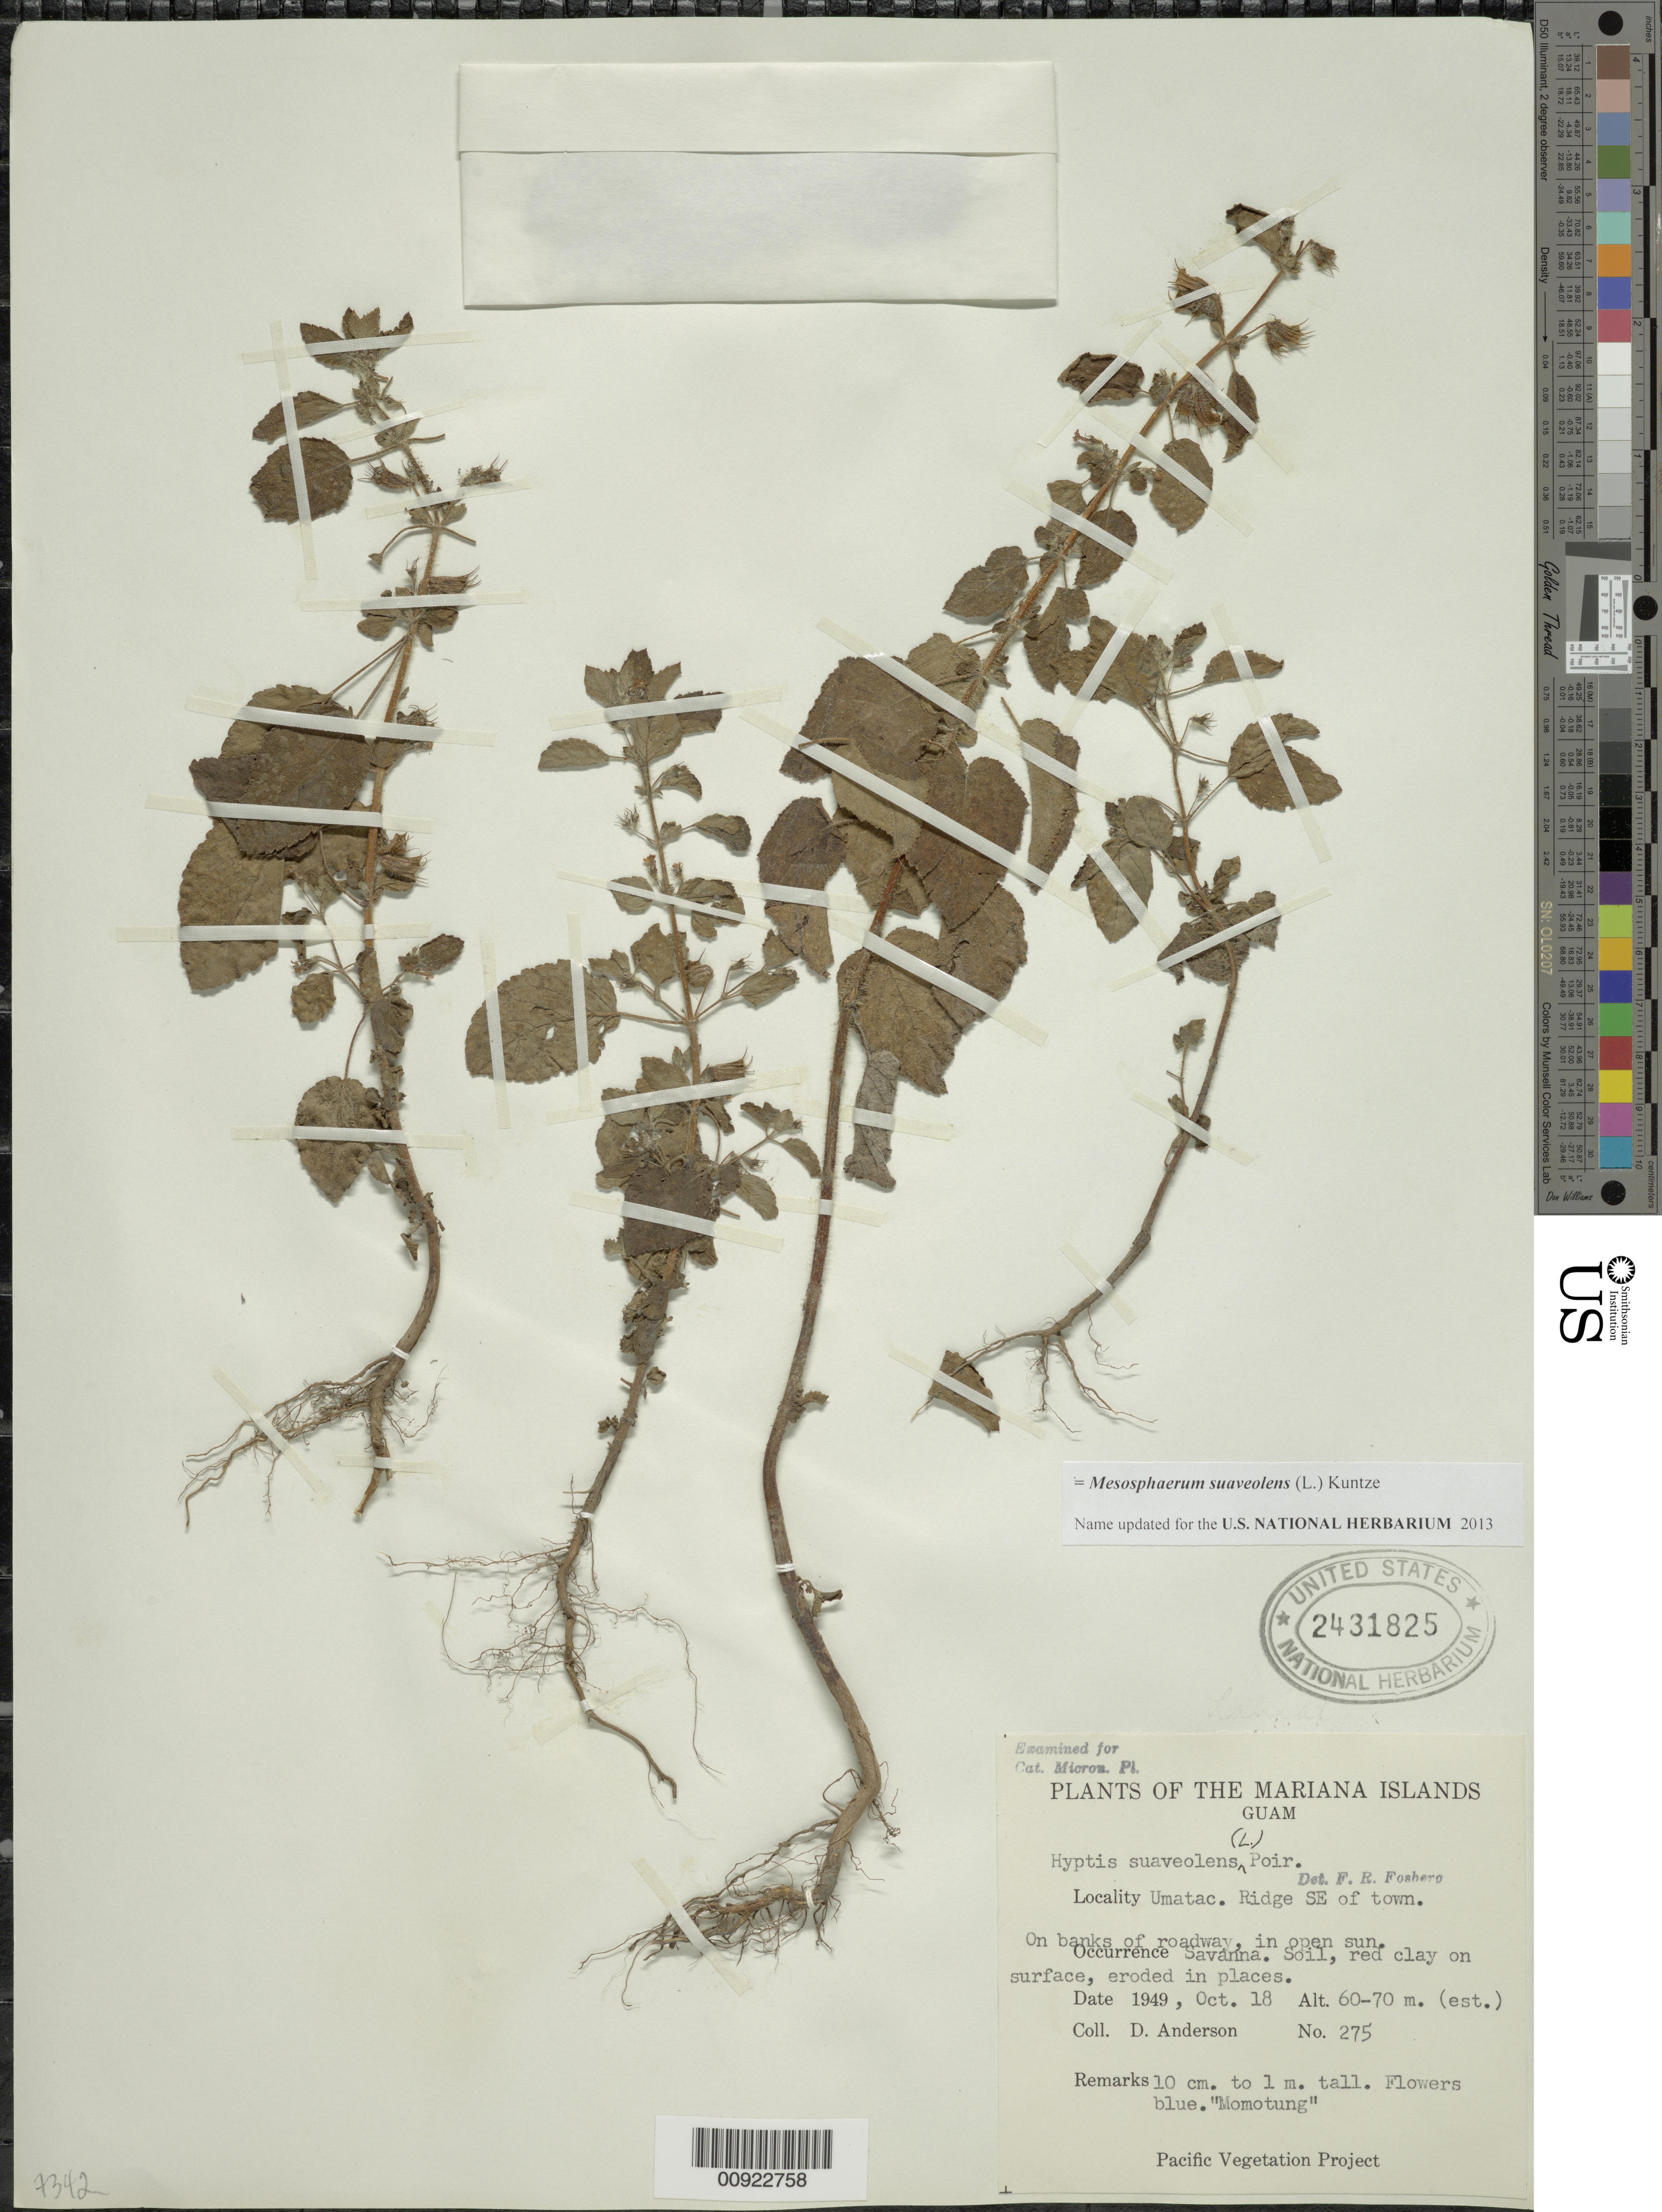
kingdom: Plantae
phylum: Tracheophyta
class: Magnoliopsida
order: Lamiales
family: Lamiaceae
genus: Mesosphaerum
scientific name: Mesosphaerum suaveolens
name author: (L.) Kuntze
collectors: D. Anderson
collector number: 275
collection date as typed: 18 Oct 1949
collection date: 1949-10-18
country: Guam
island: Guam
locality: Umatac. Ridge SE of town.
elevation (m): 60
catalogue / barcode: US 2431825